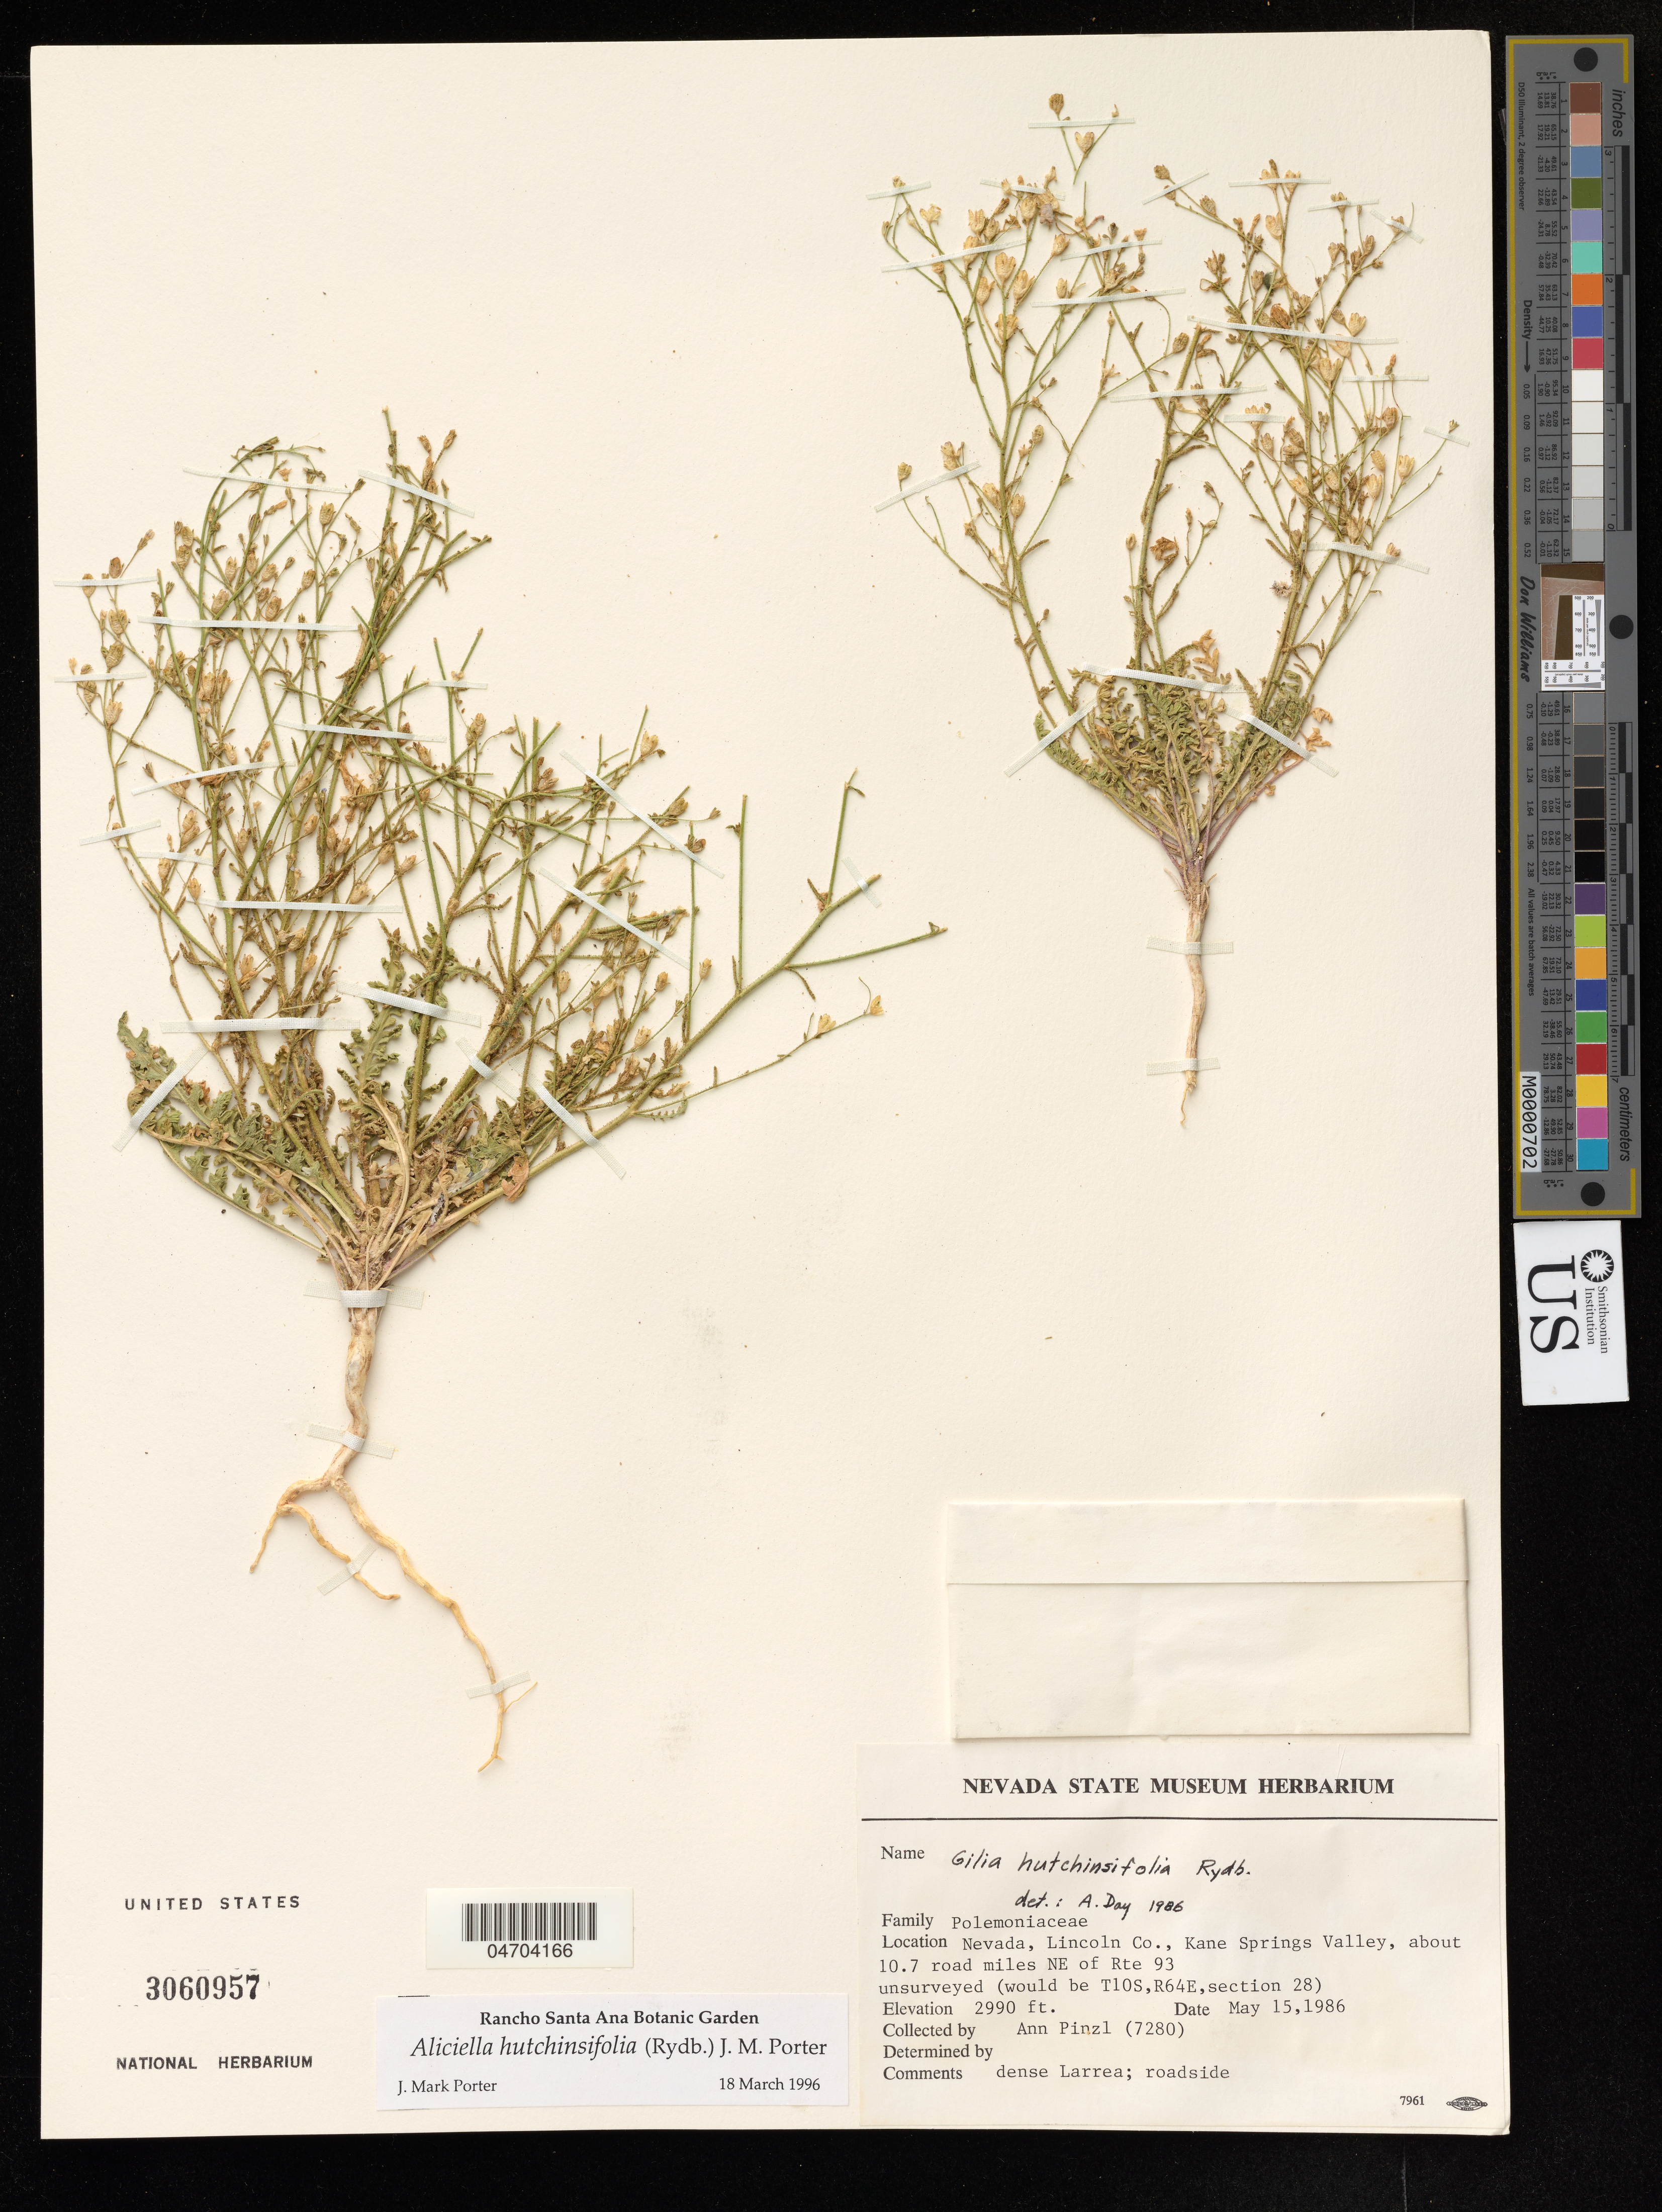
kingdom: Plantae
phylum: Tracheophyta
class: Magnoliopsida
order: Ericales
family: Polemoniaceae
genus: Aliciella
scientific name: Aliciella hutchinsifolia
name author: (Rydb.) J.M. Porter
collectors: A. Pinzl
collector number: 7280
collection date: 1986-05-15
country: United States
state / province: Nevada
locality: Lincoln Co., Kane Springs Valley, about 10.7 road miles NE of Rte 93.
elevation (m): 911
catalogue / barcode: US 3060957